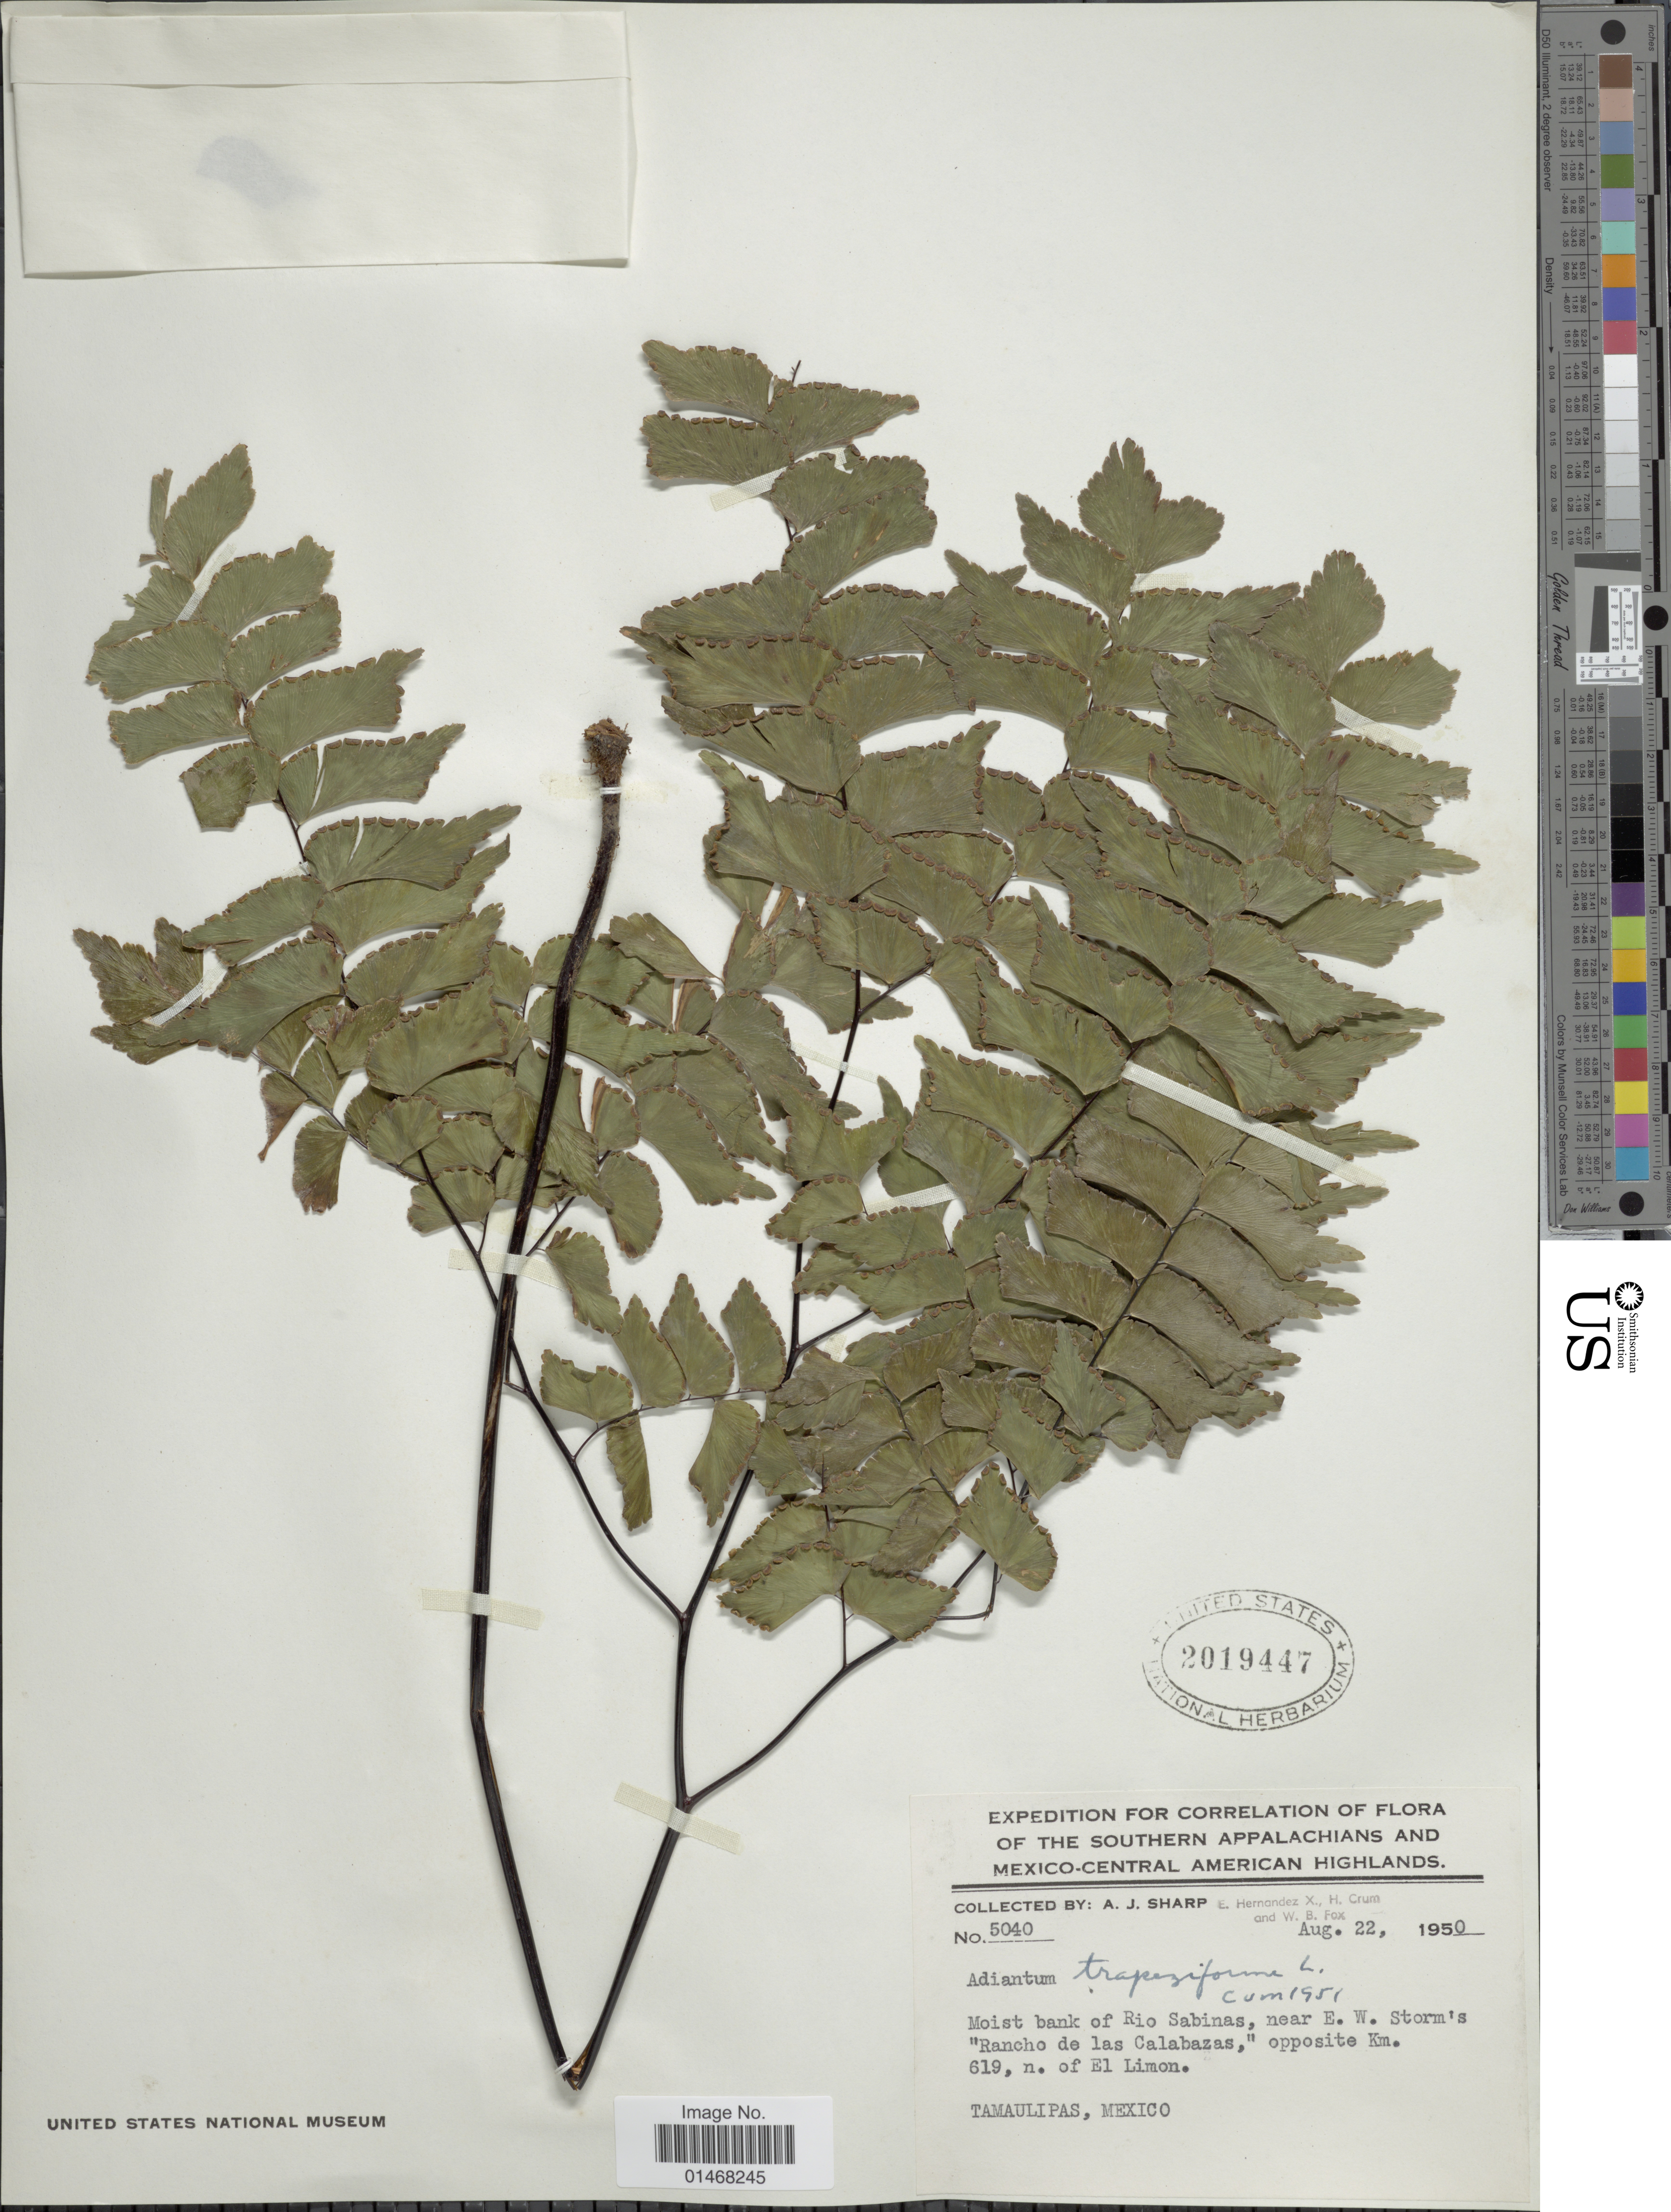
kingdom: Plantae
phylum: Tracheophyta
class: Polypodiopsida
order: Polypodiales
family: Pteridaceae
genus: Adiantum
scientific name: Adiantum trapeziforme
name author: L.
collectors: A. J. Sharp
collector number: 5040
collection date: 1950-08-22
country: Mexico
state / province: Tamaulipas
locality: Moist bank of Rio Sabinas, near E.W. Storm's 'Rancho de las Calabazas,' opposite Km. 619, n of El Limon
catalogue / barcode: US 2019447